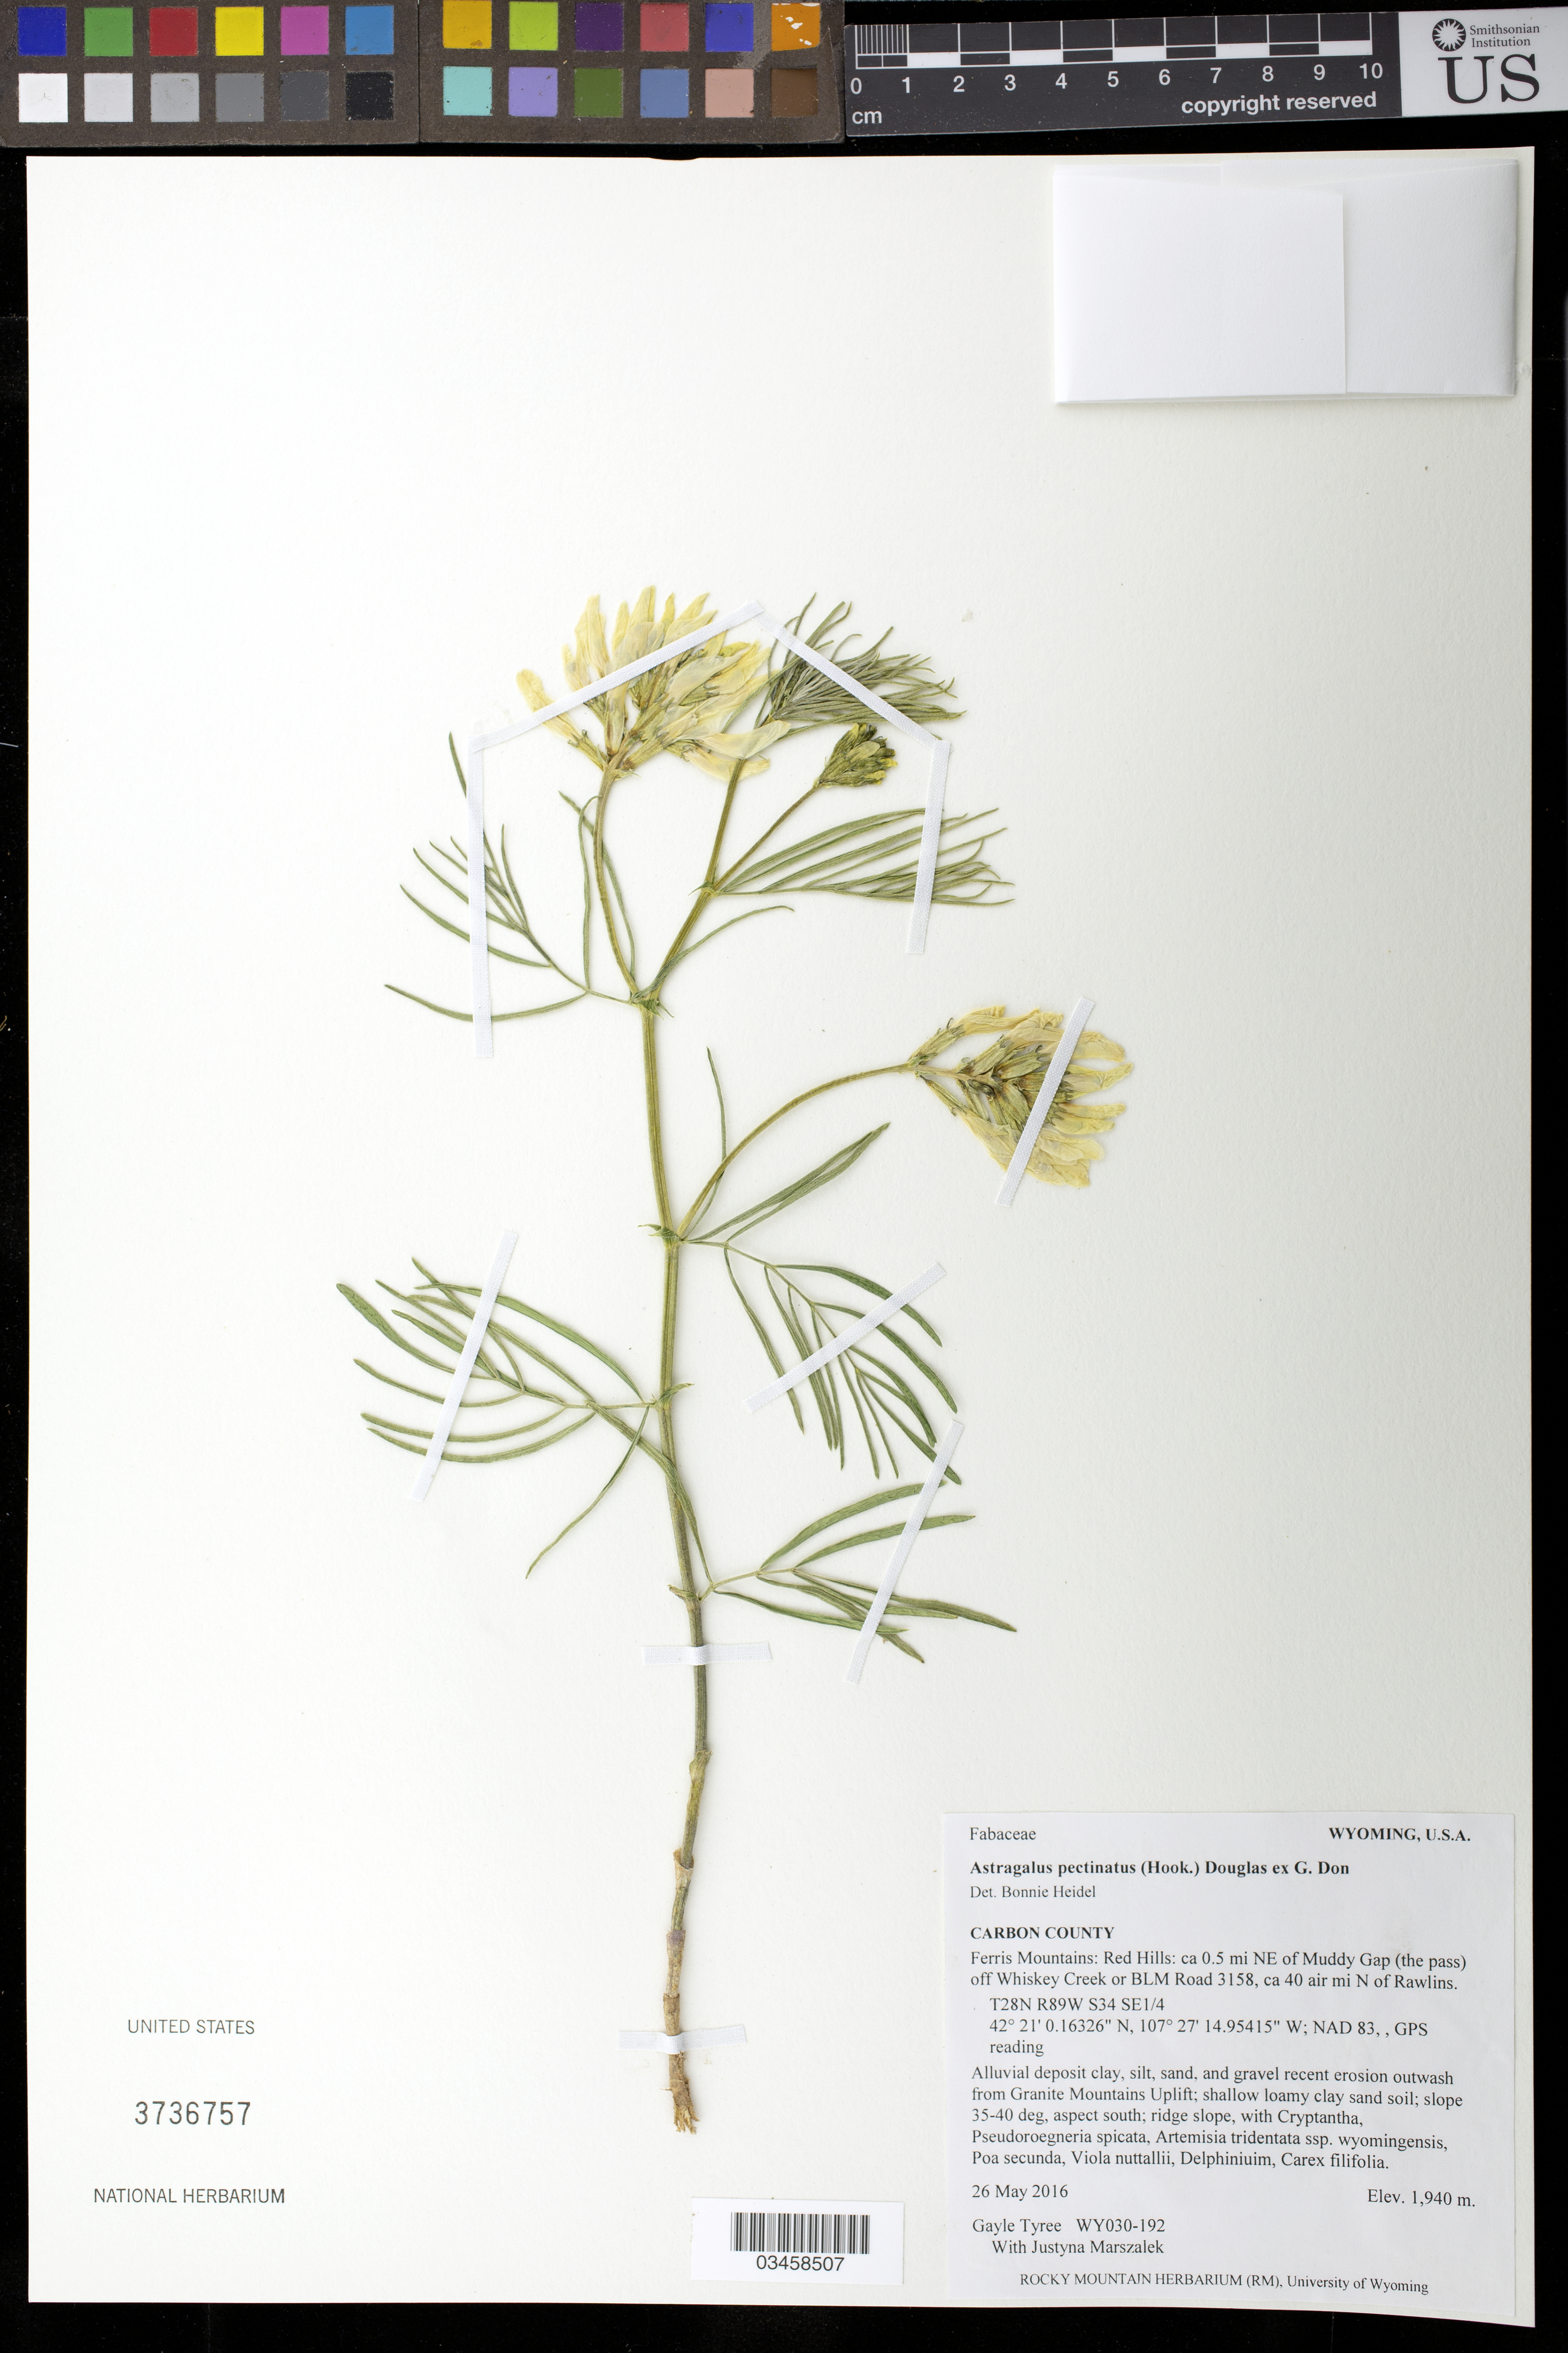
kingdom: Plantae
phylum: Tracheophyta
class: Magnoliopsida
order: Fabales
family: Fabaceae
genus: Astragalus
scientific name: Astragalus pectinatus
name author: (Hook.) G. Don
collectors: G. Tyree & J. Marszalek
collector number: WY030-192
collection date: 2016-05-26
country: United States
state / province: Wyoming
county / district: Carbon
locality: Ferris Mts, Red Hill, 0.5 mi. NE of Muddy Gap off Whiskey Creek or BLM Road 3158, 40 air mi. N of Rawlins. T28N R89W S34 SE1/4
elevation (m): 1940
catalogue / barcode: US 3736757